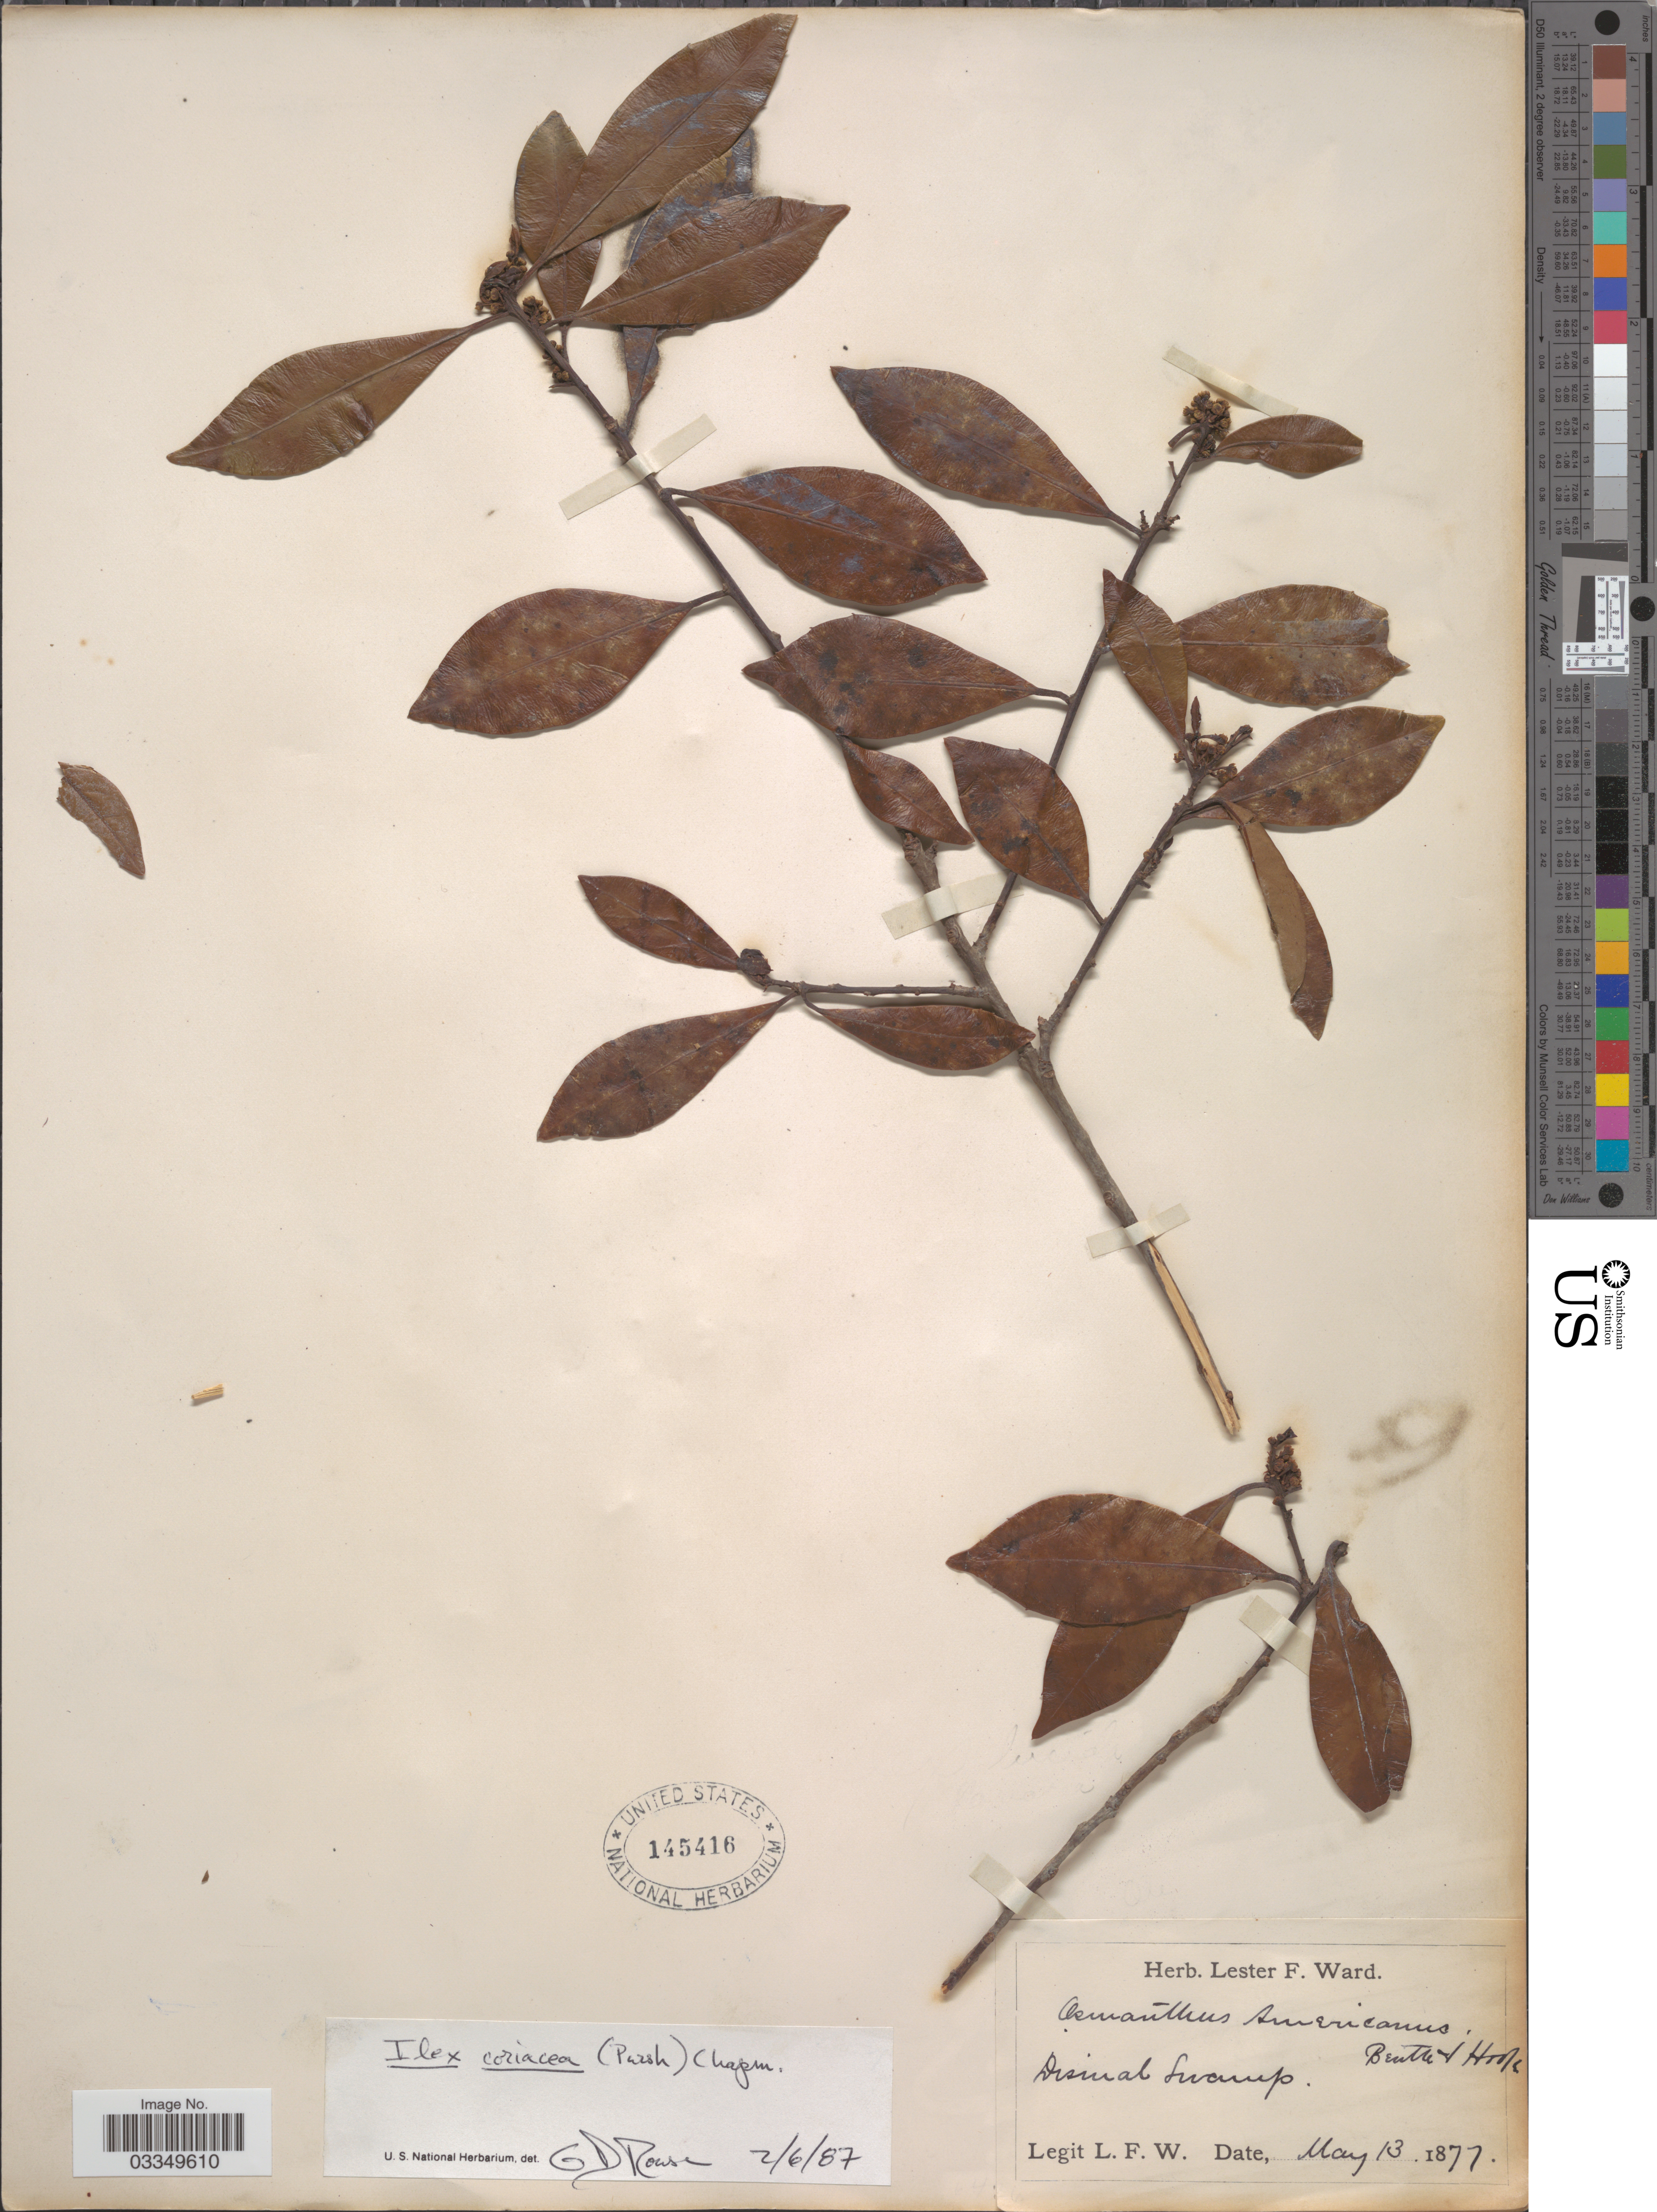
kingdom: Plantae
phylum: Tracheophyta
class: Magnoliopsida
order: Aquifoliales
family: Aquifoliaceae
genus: Ilex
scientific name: Ilex coriacea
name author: (Pursh) Chapm.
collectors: L. F. Ward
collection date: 1877-05-13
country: United States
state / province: Virginia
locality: Dismal Swamp.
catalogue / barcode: US 145416